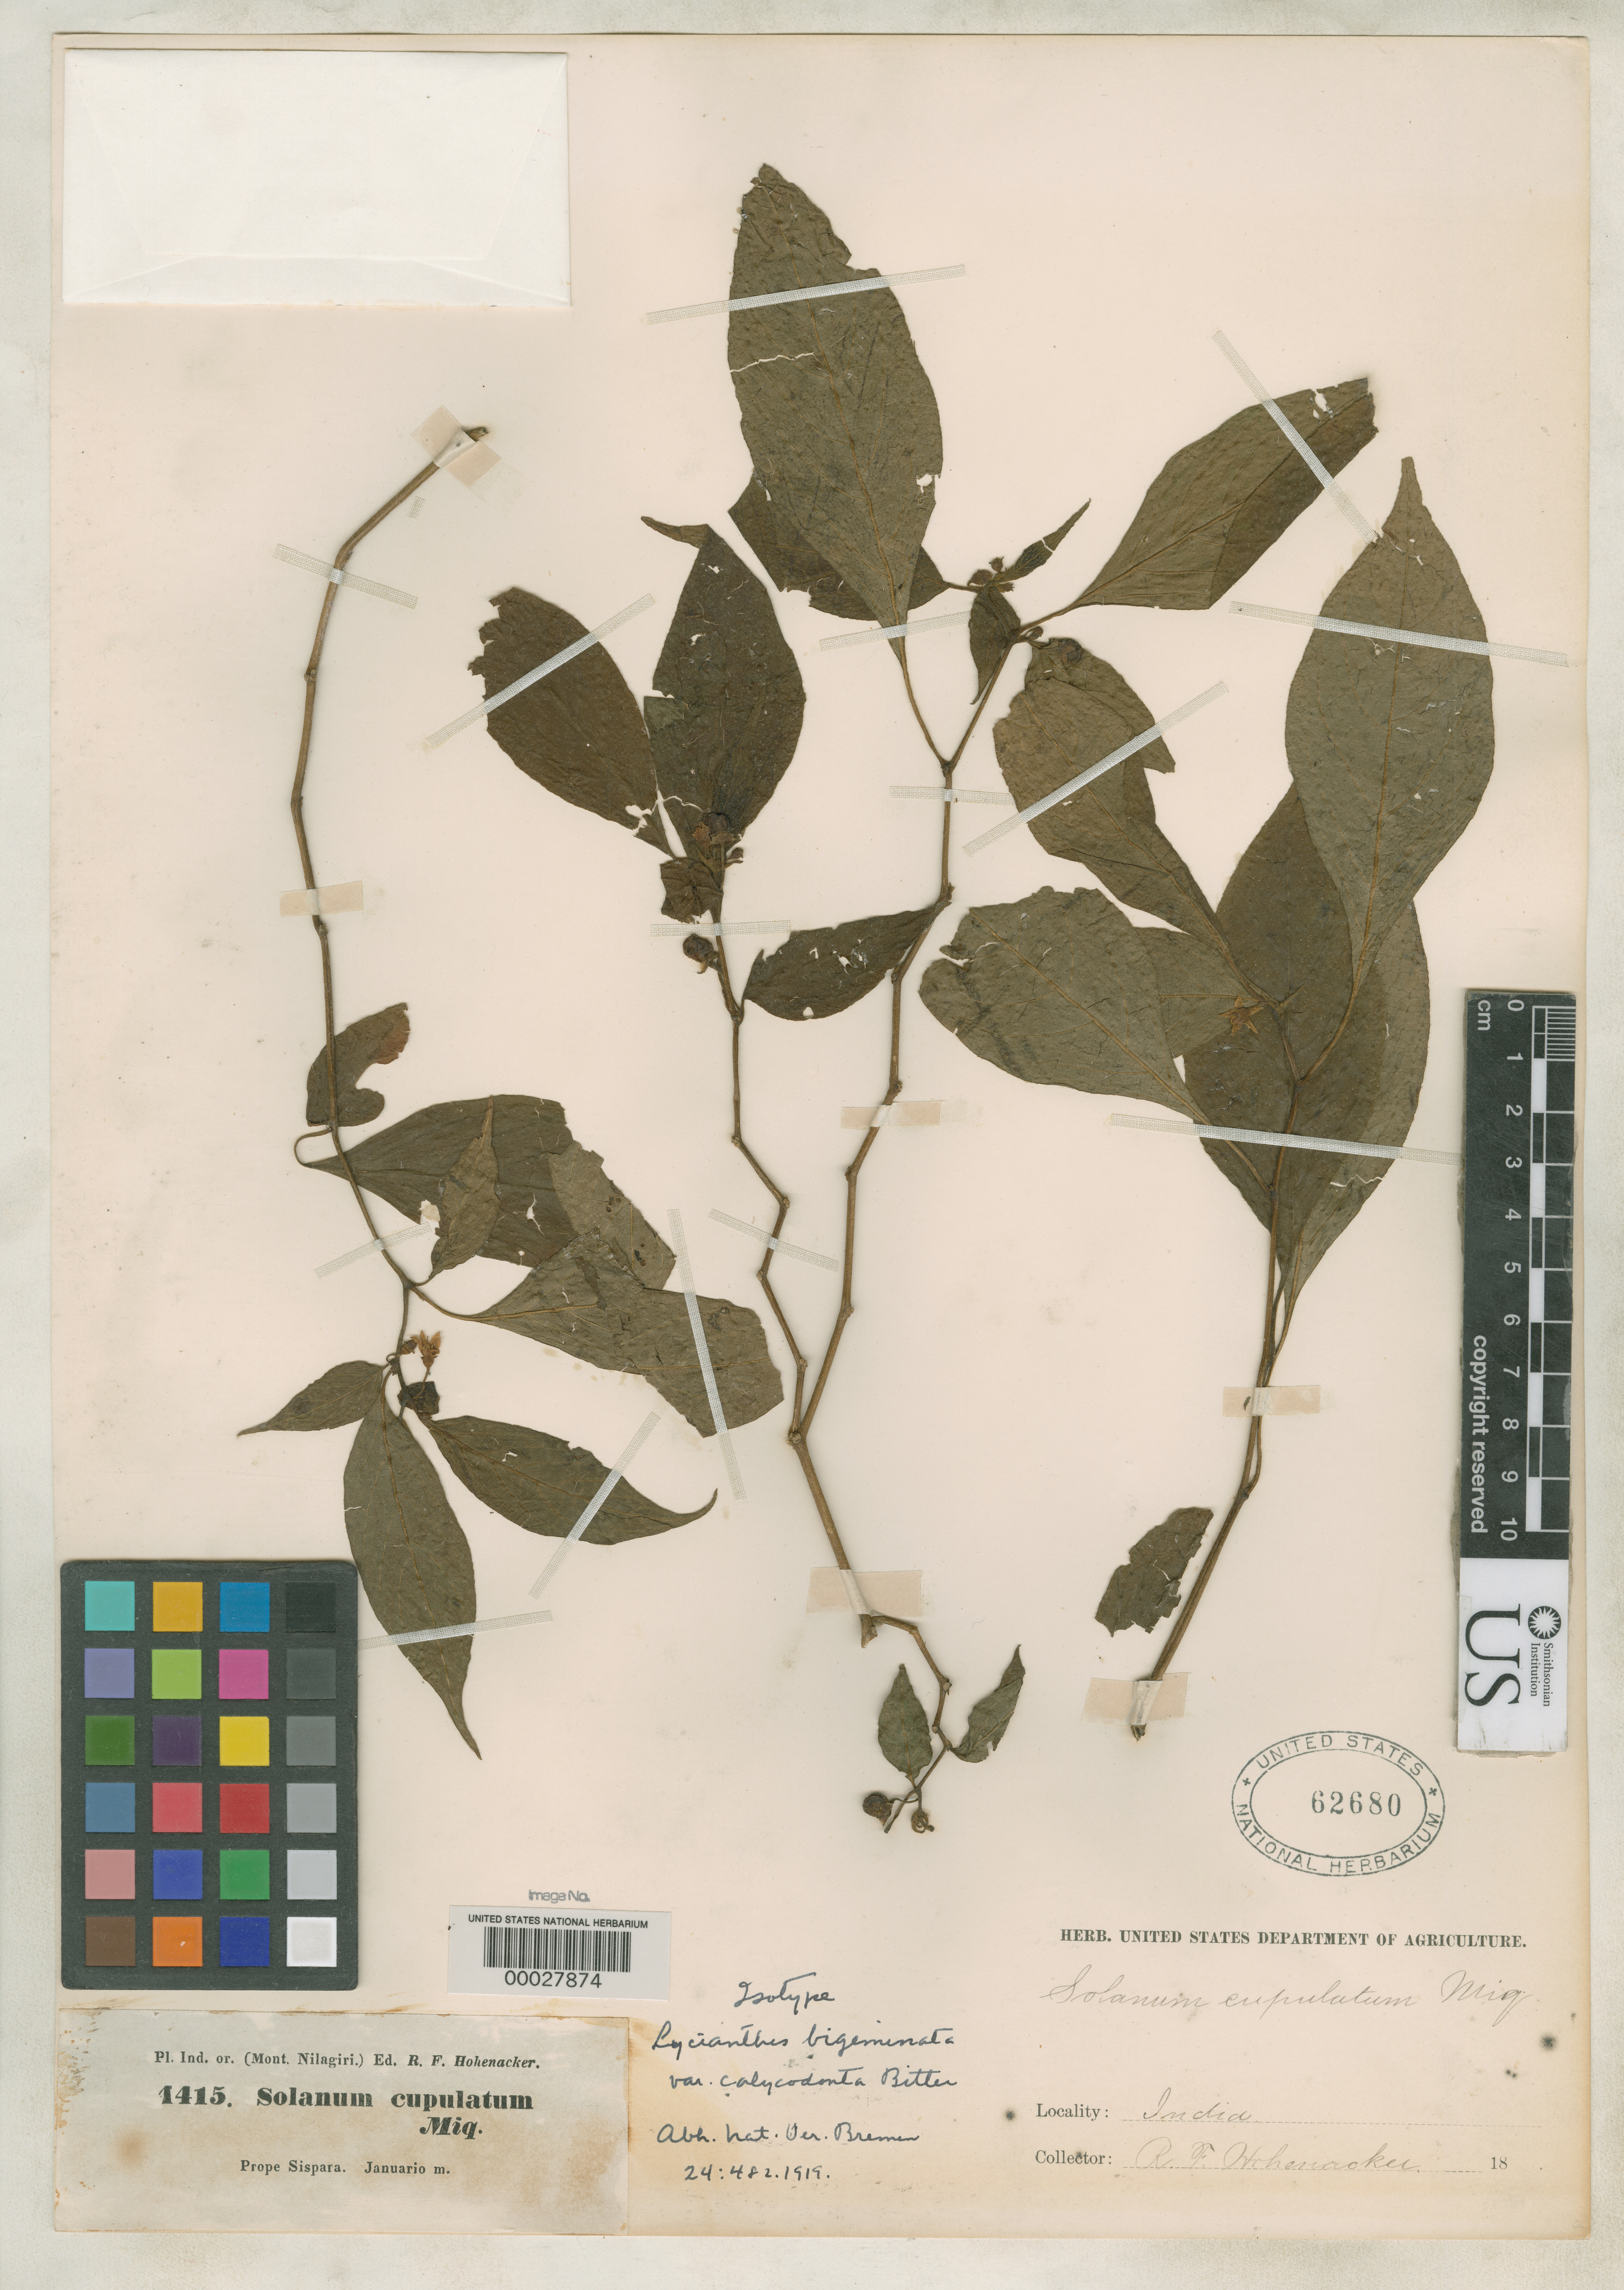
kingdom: Plantae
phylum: Tracheophyta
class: Magnoliopsida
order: Solanales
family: Solanaceae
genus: Lycianthes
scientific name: Lycianthes bigeminata var. calycodonta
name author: Bitter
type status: Type Collection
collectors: R. F. Hohenacker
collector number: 1415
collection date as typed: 18--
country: India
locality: Prope Sispara.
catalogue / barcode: US 62680